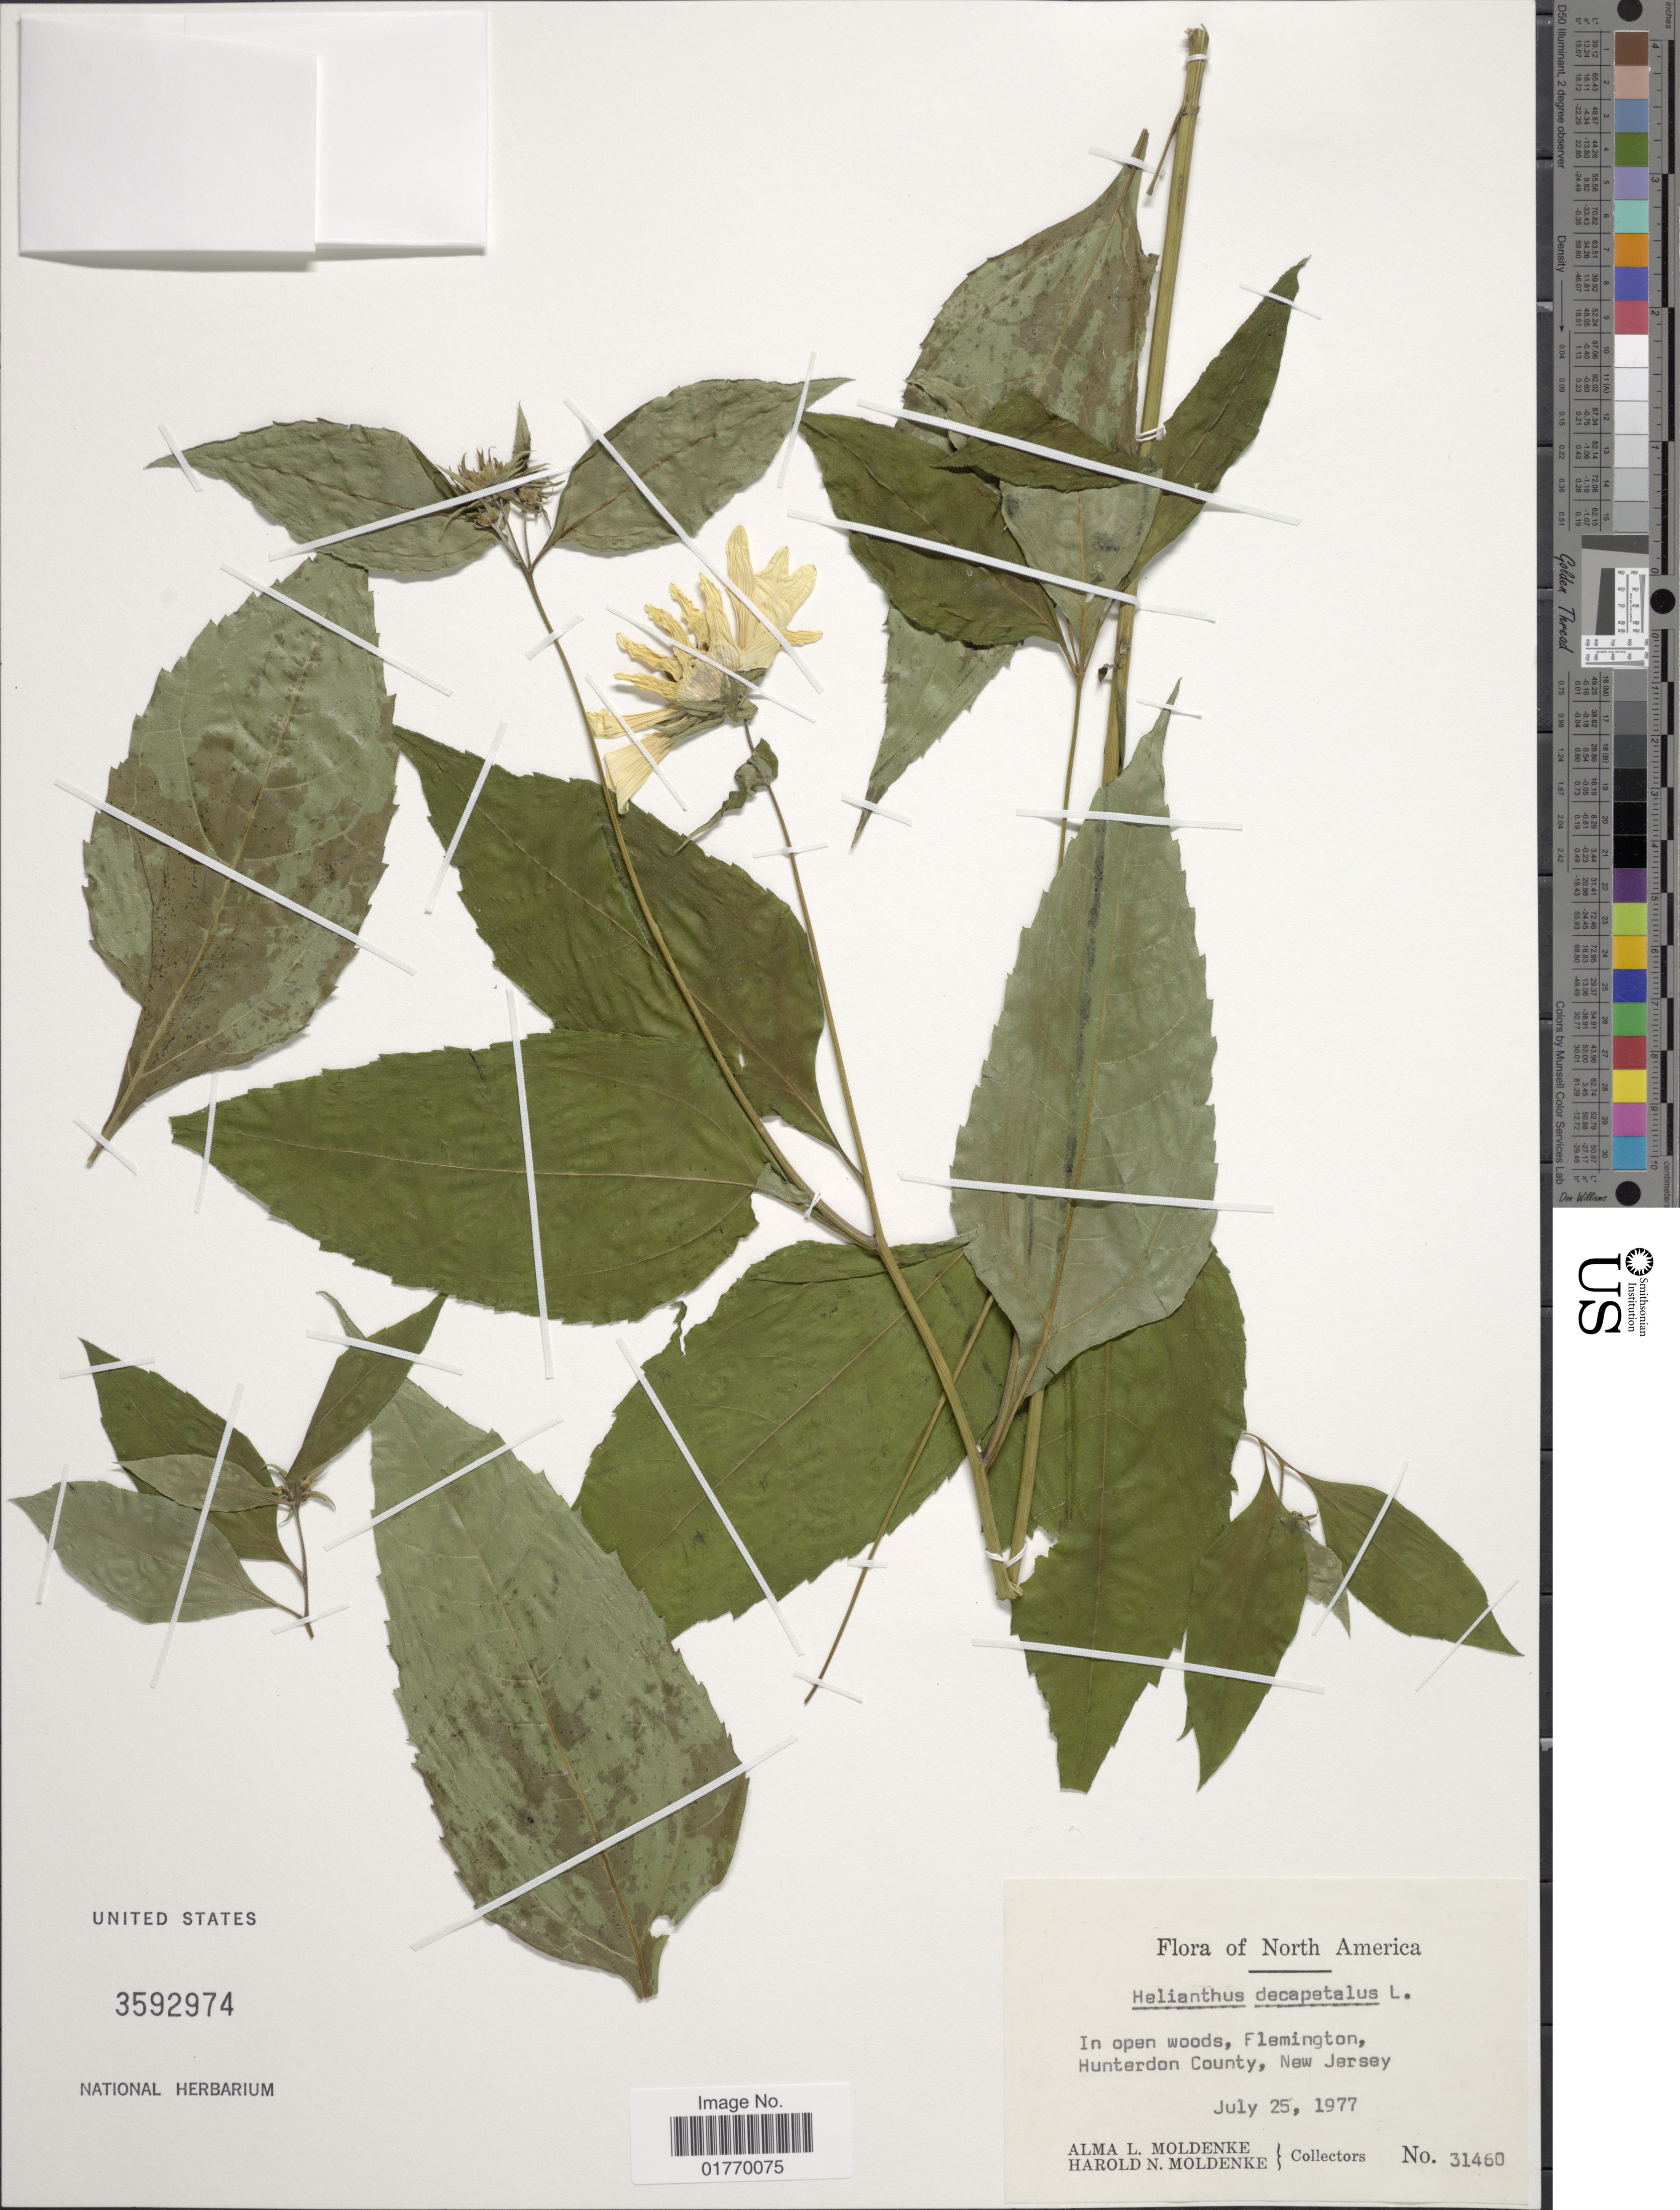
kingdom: Plantae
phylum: Tracheophyta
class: Magnoliopsida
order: Asterales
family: Asteraceae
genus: Helianthus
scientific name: Helianthus decapetalus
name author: L.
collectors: A. L. Moldenke & H. N. Moldenke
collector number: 31460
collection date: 1977-07-25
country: United States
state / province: New Jersey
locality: In open woods, Flemington, Hunterdon County, New Jersey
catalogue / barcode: US 3592974